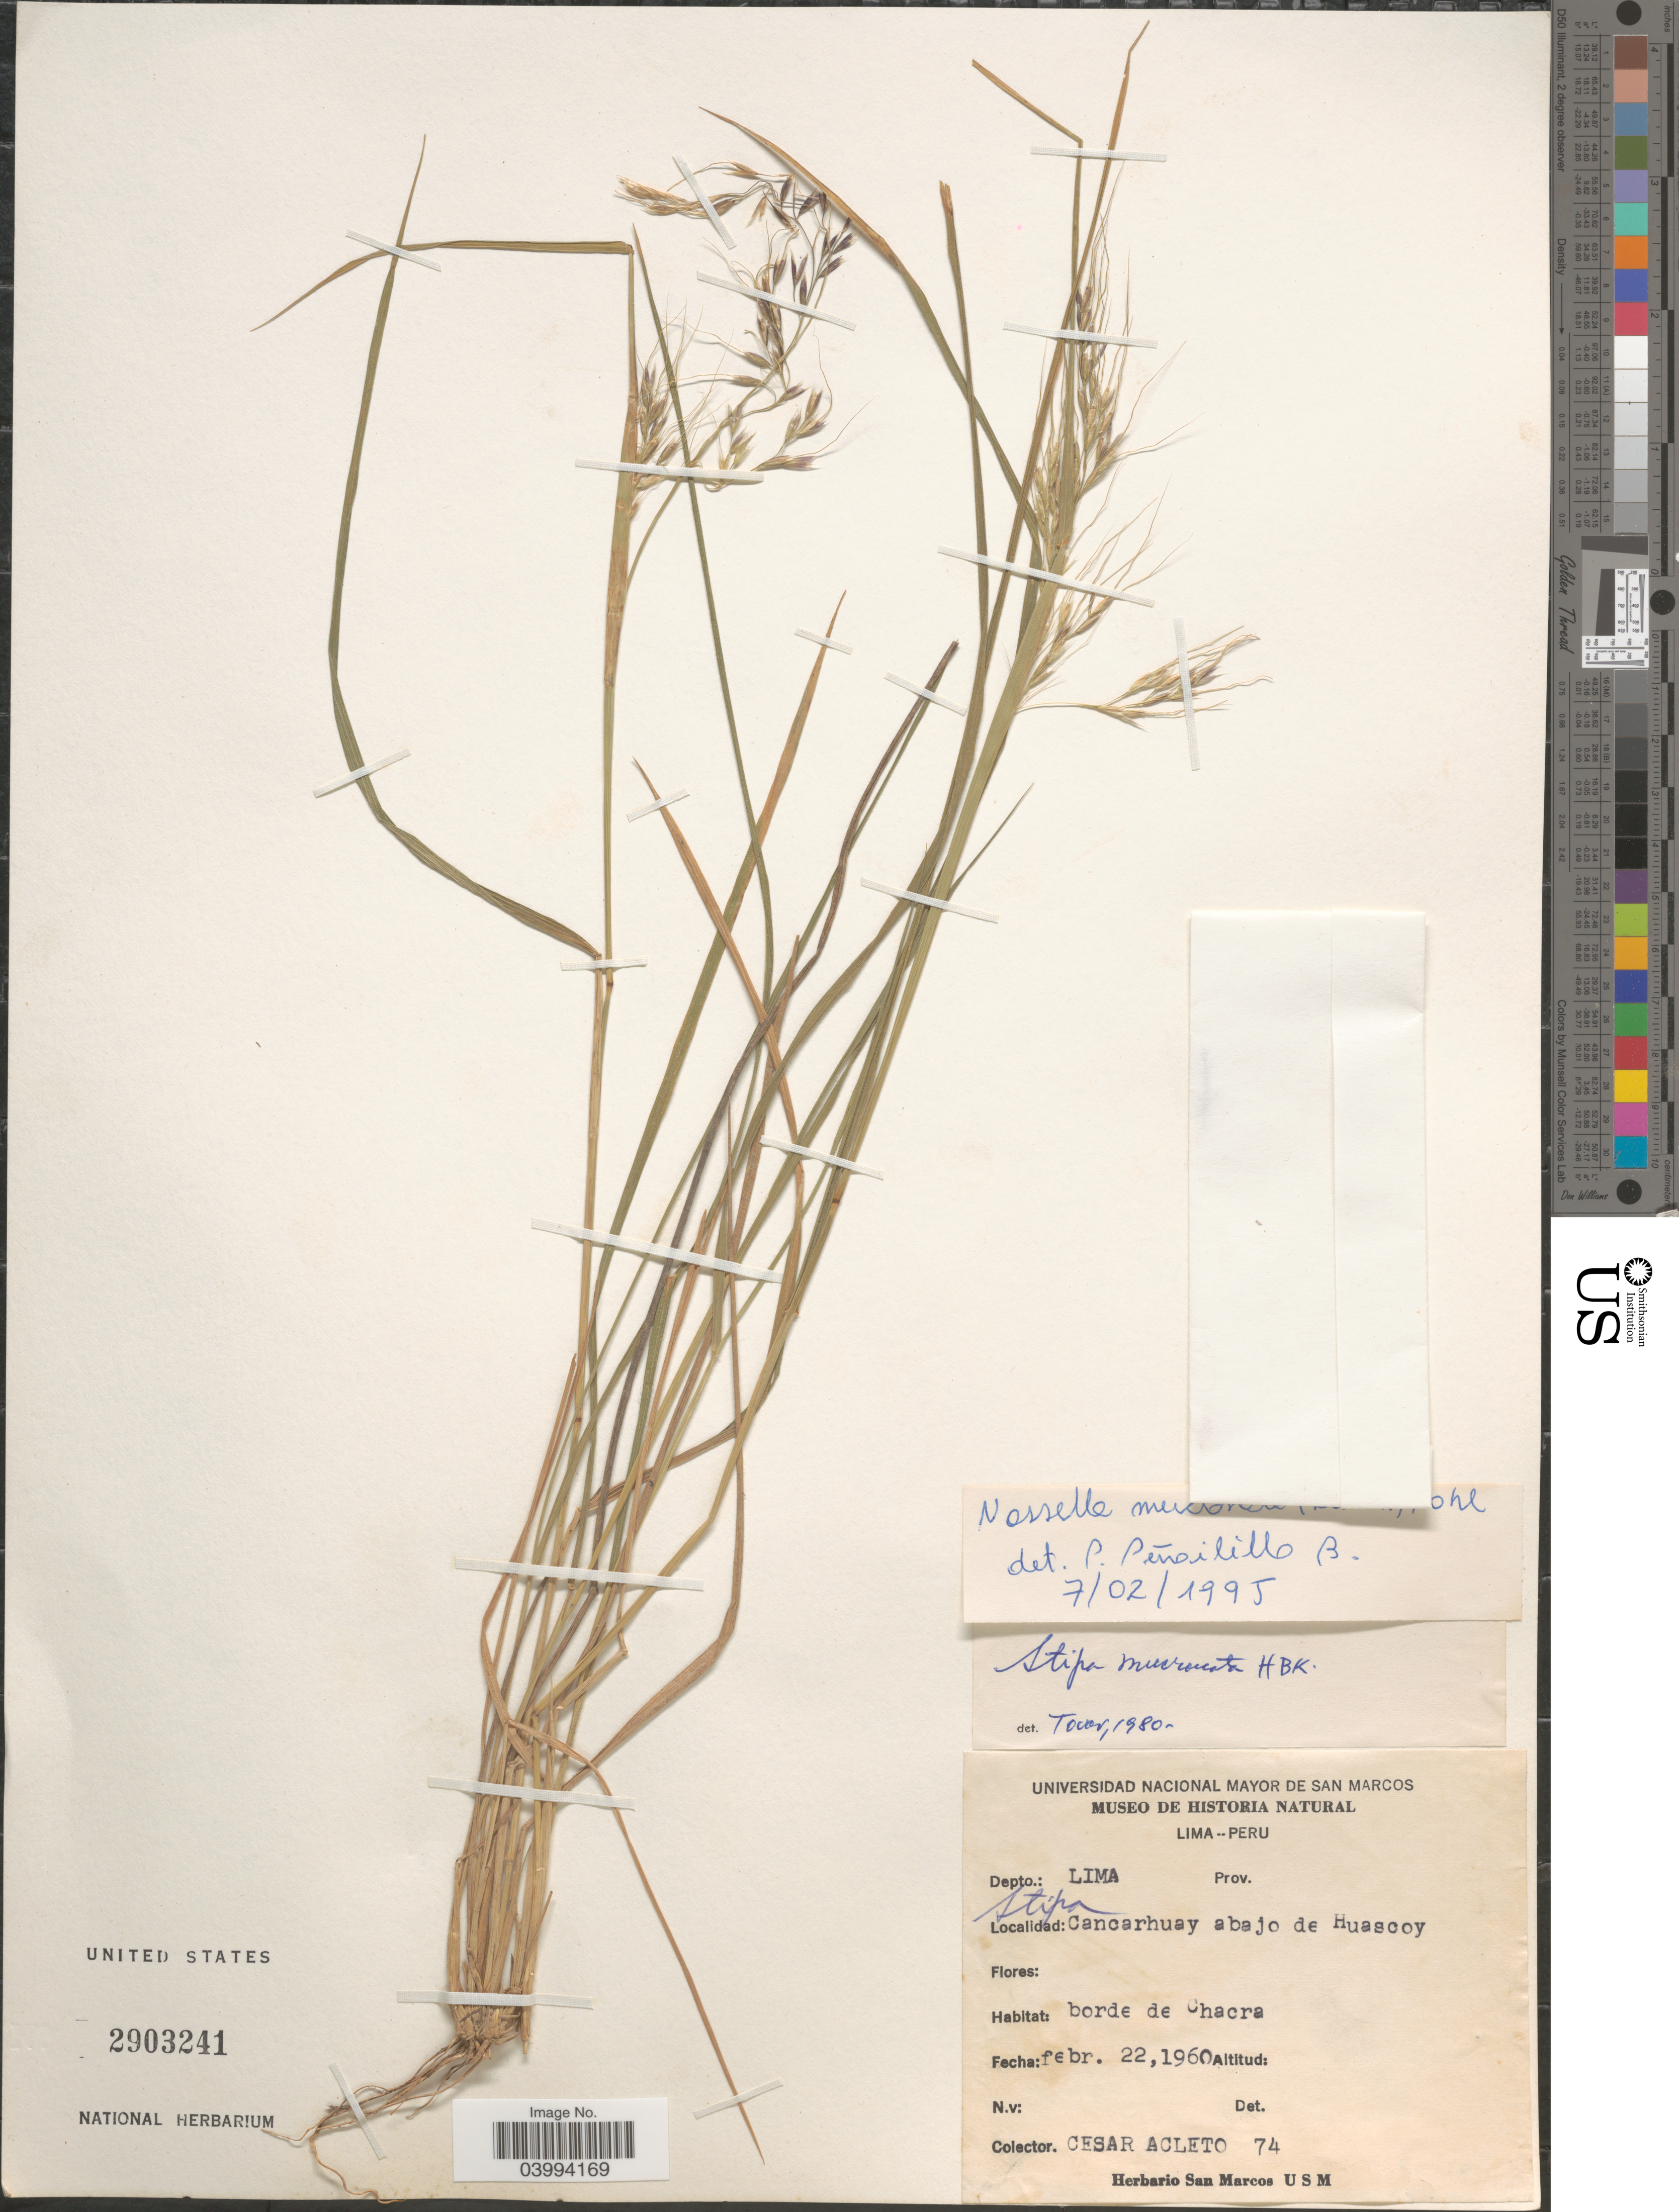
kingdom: Plantae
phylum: Tracheophyta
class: Liliopsida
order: Poales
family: Poaceae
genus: Nassella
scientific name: Nassella mucronata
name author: (Kunth) R.W. Pohl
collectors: C. Acleto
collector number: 74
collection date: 1960-02-22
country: Peru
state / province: Lima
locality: Depto.: Lima. Cancarhuay abajo de Huascoy. Borde de Chacra.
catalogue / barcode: US 2903241